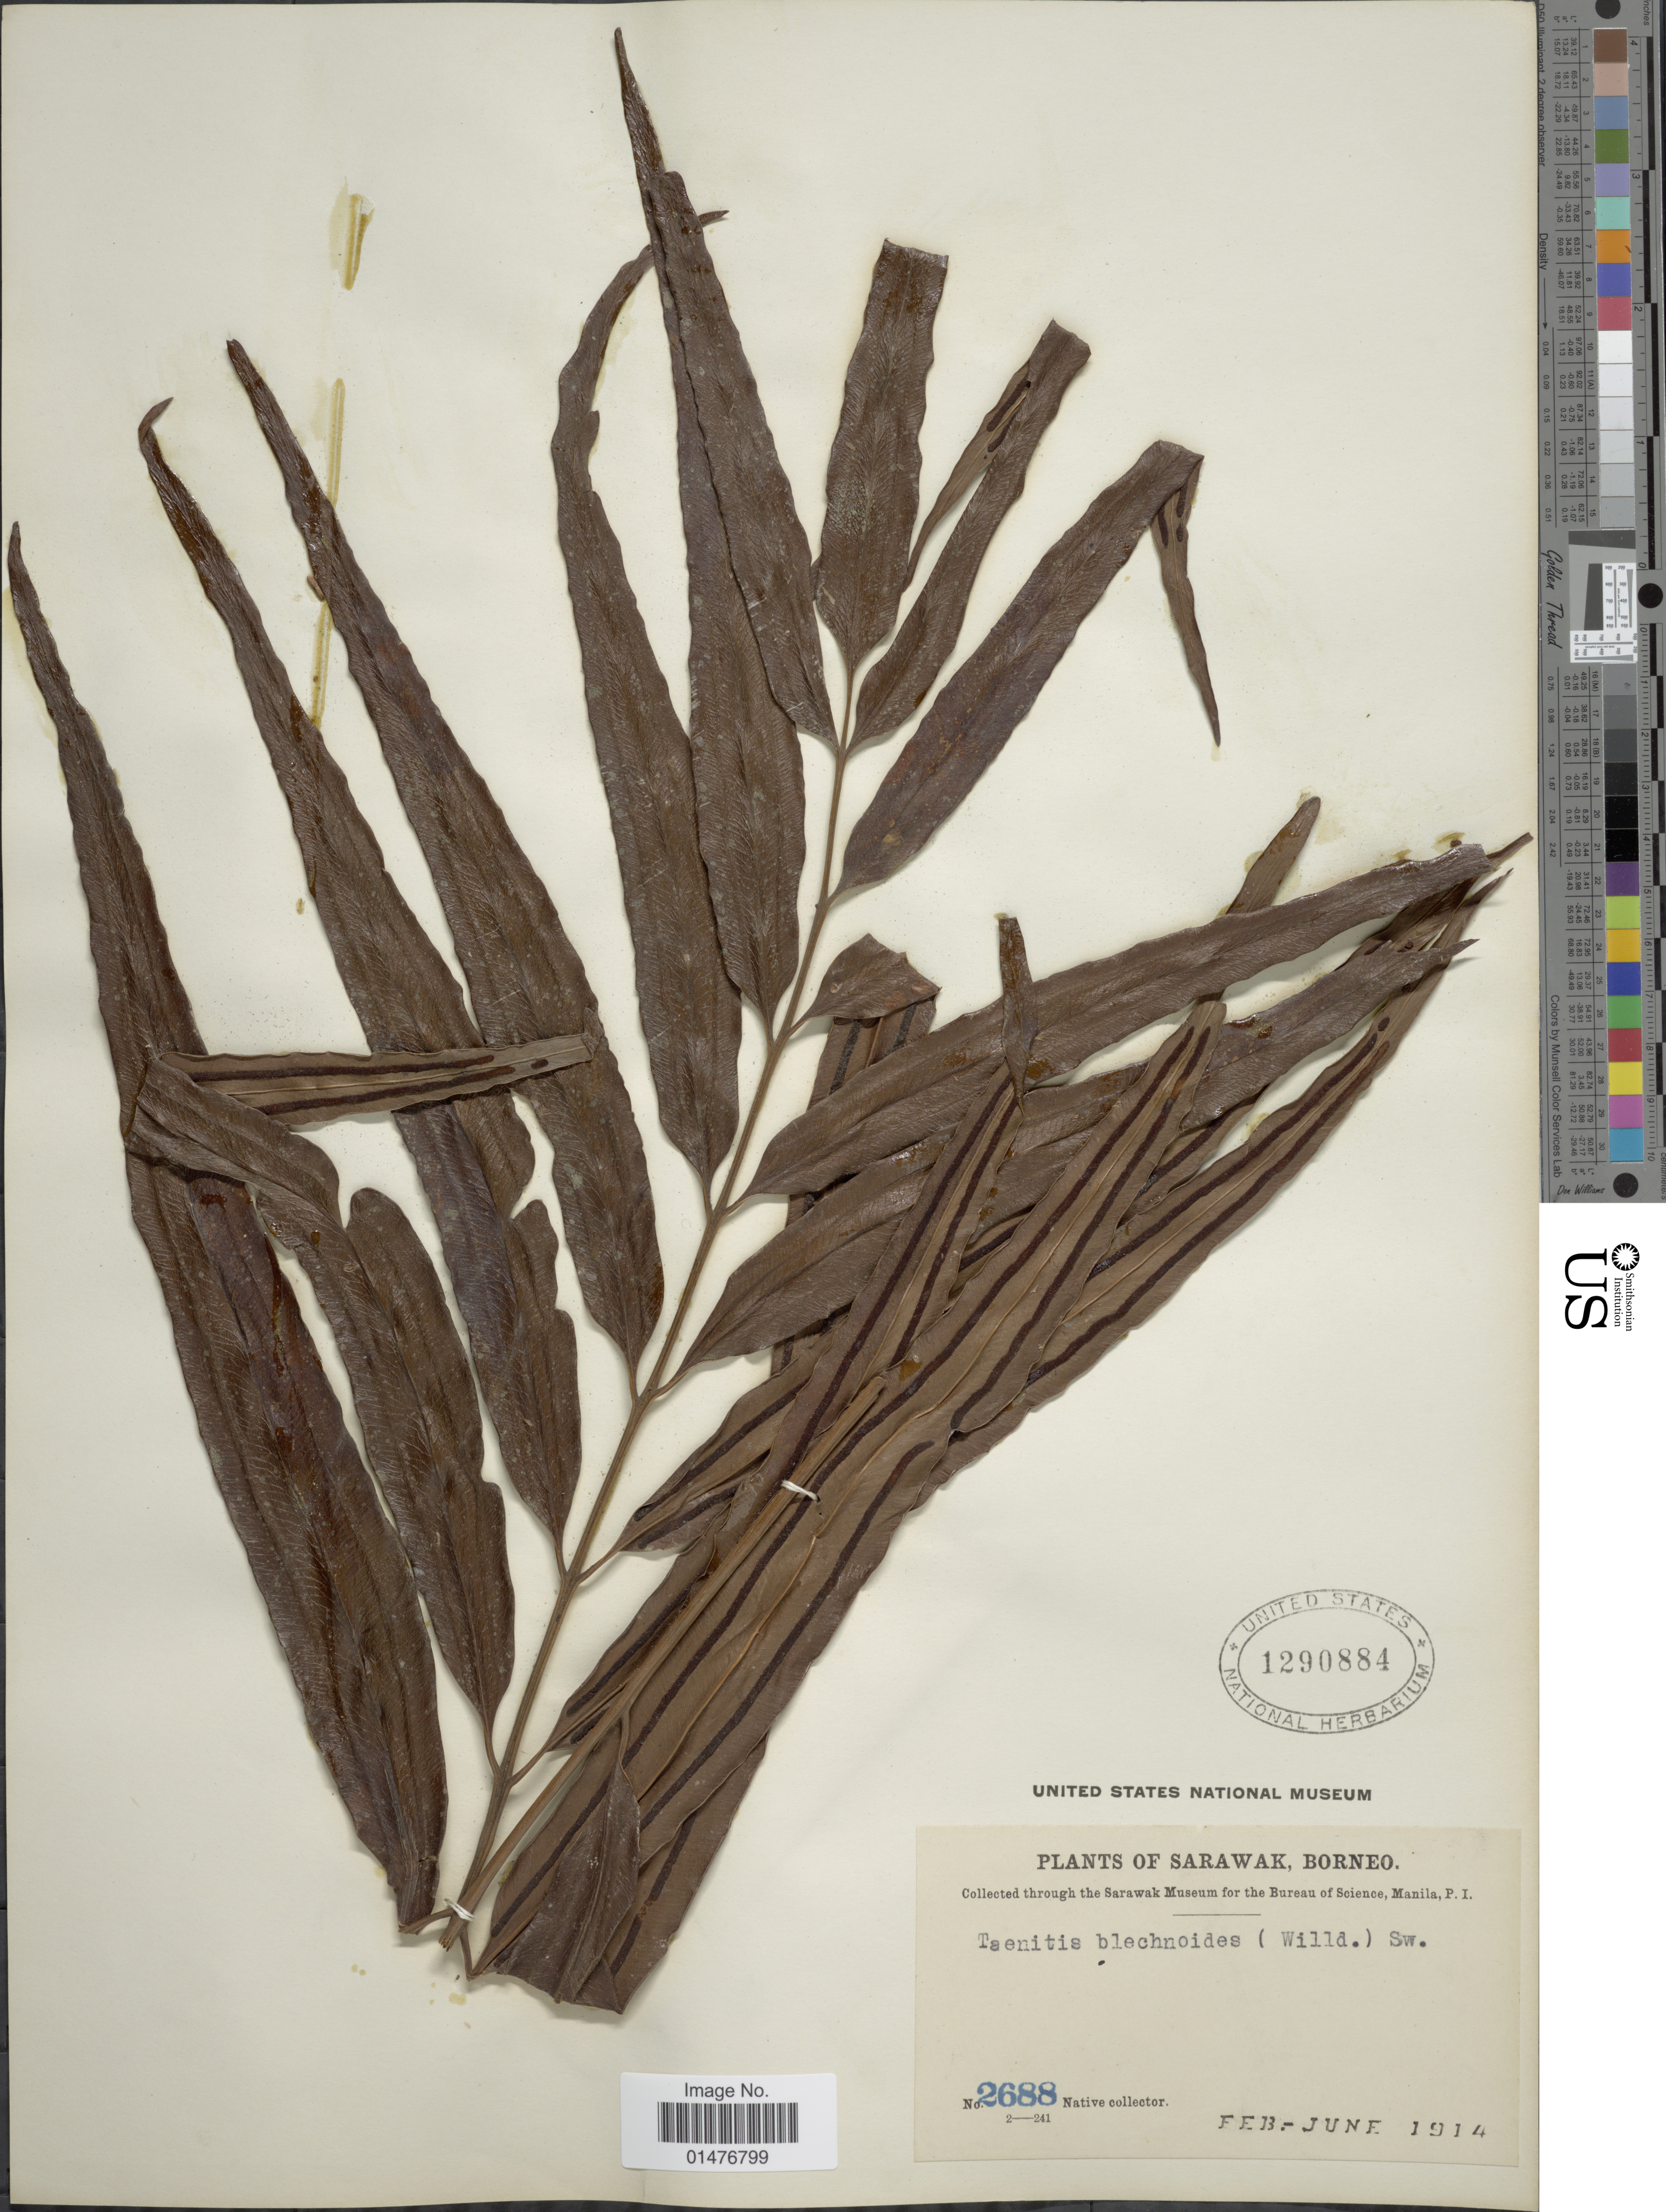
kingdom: Plantae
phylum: Tracheophyta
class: Polypodiopsida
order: Polypodiales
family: Pteridaceae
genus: Taenitis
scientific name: Taenitis blechnoides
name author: (Willd.) Sw.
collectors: Native collector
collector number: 2688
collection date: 1914-02/1914-06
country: Malaysia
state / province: Sarawak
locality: Sarawak, Borneo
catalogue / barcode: US 1290884